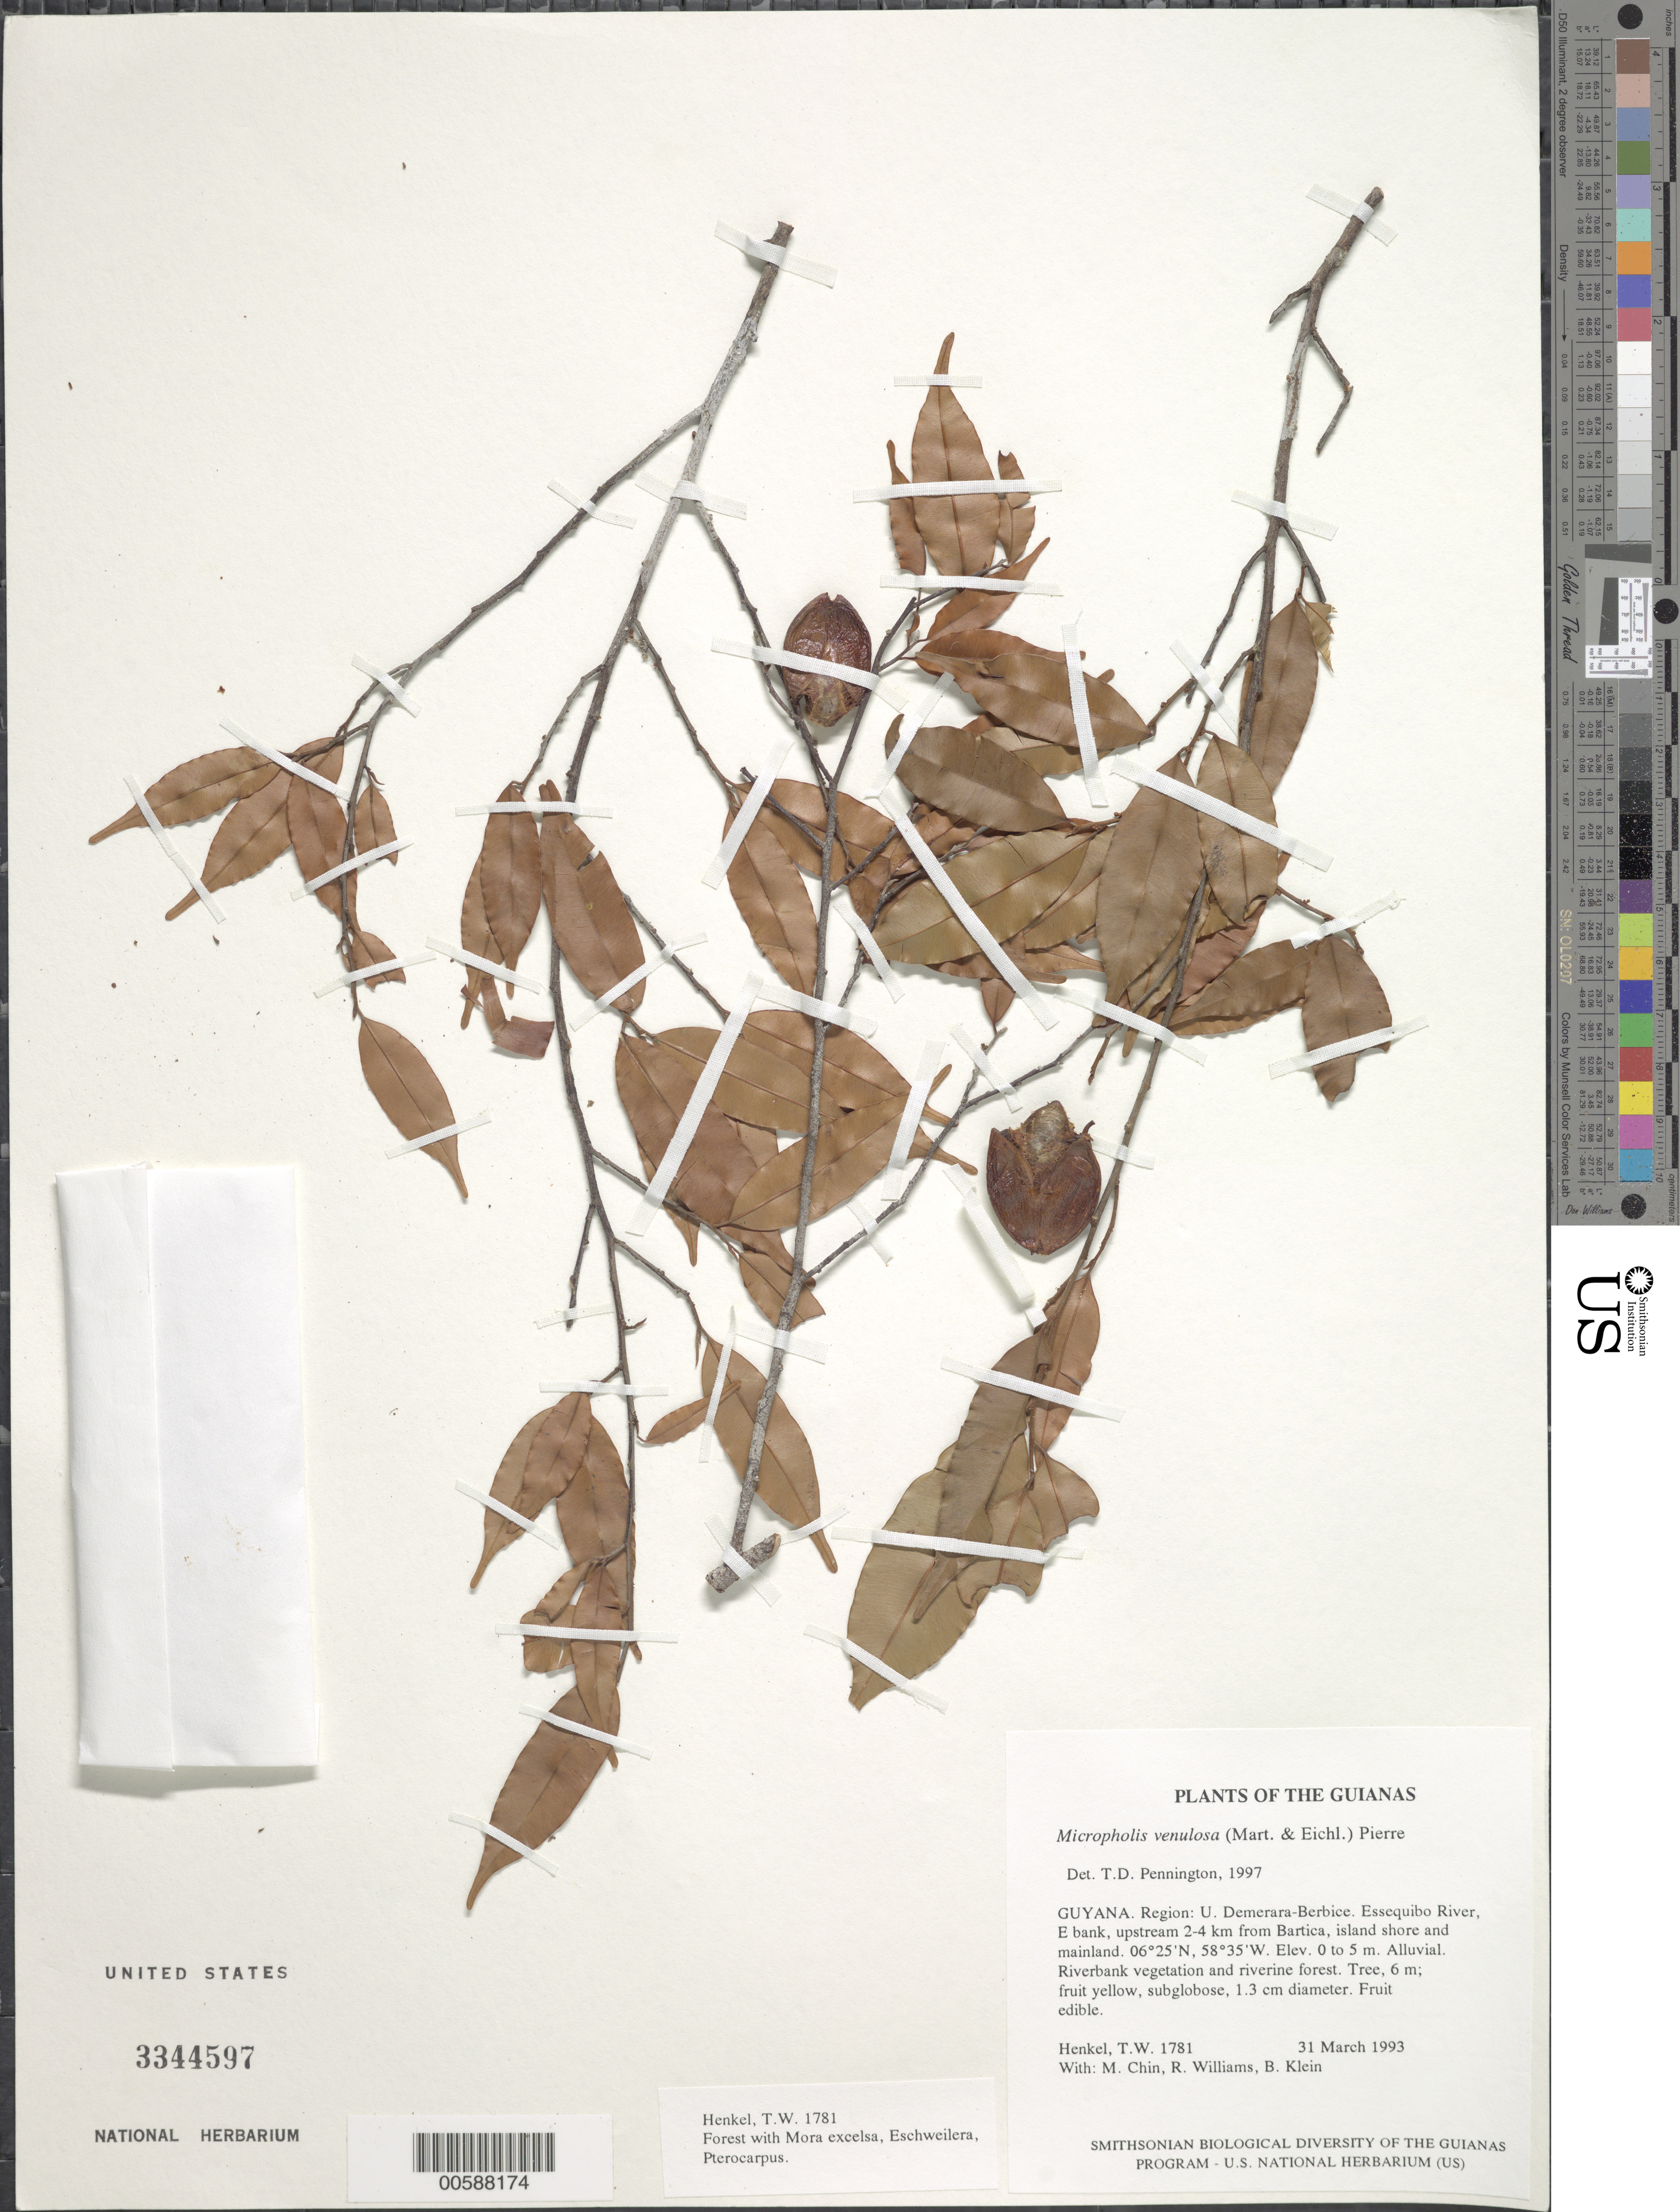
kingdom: Plantae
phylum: Tracheophyta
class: Magnoliopsida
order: Ericales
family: Sapotaceae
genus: Micropholis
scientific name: Micropholis venulosa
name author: (Mart. & Eichler) Pierre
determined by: Pennington, T. D., (K)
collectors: T. Henkel, M. Chin, R. Williams & B. Klein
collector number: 1781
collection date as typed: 31 March 1993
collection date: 1993-03-31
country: Guyana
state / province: U. Demerara-Berbice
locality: Essequibo River, E bank, upstream 2-4 km from Bartica, island shore and mainland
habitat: Alluvial. Riverbank vegetation and riverine forest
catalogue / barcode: US 3344597